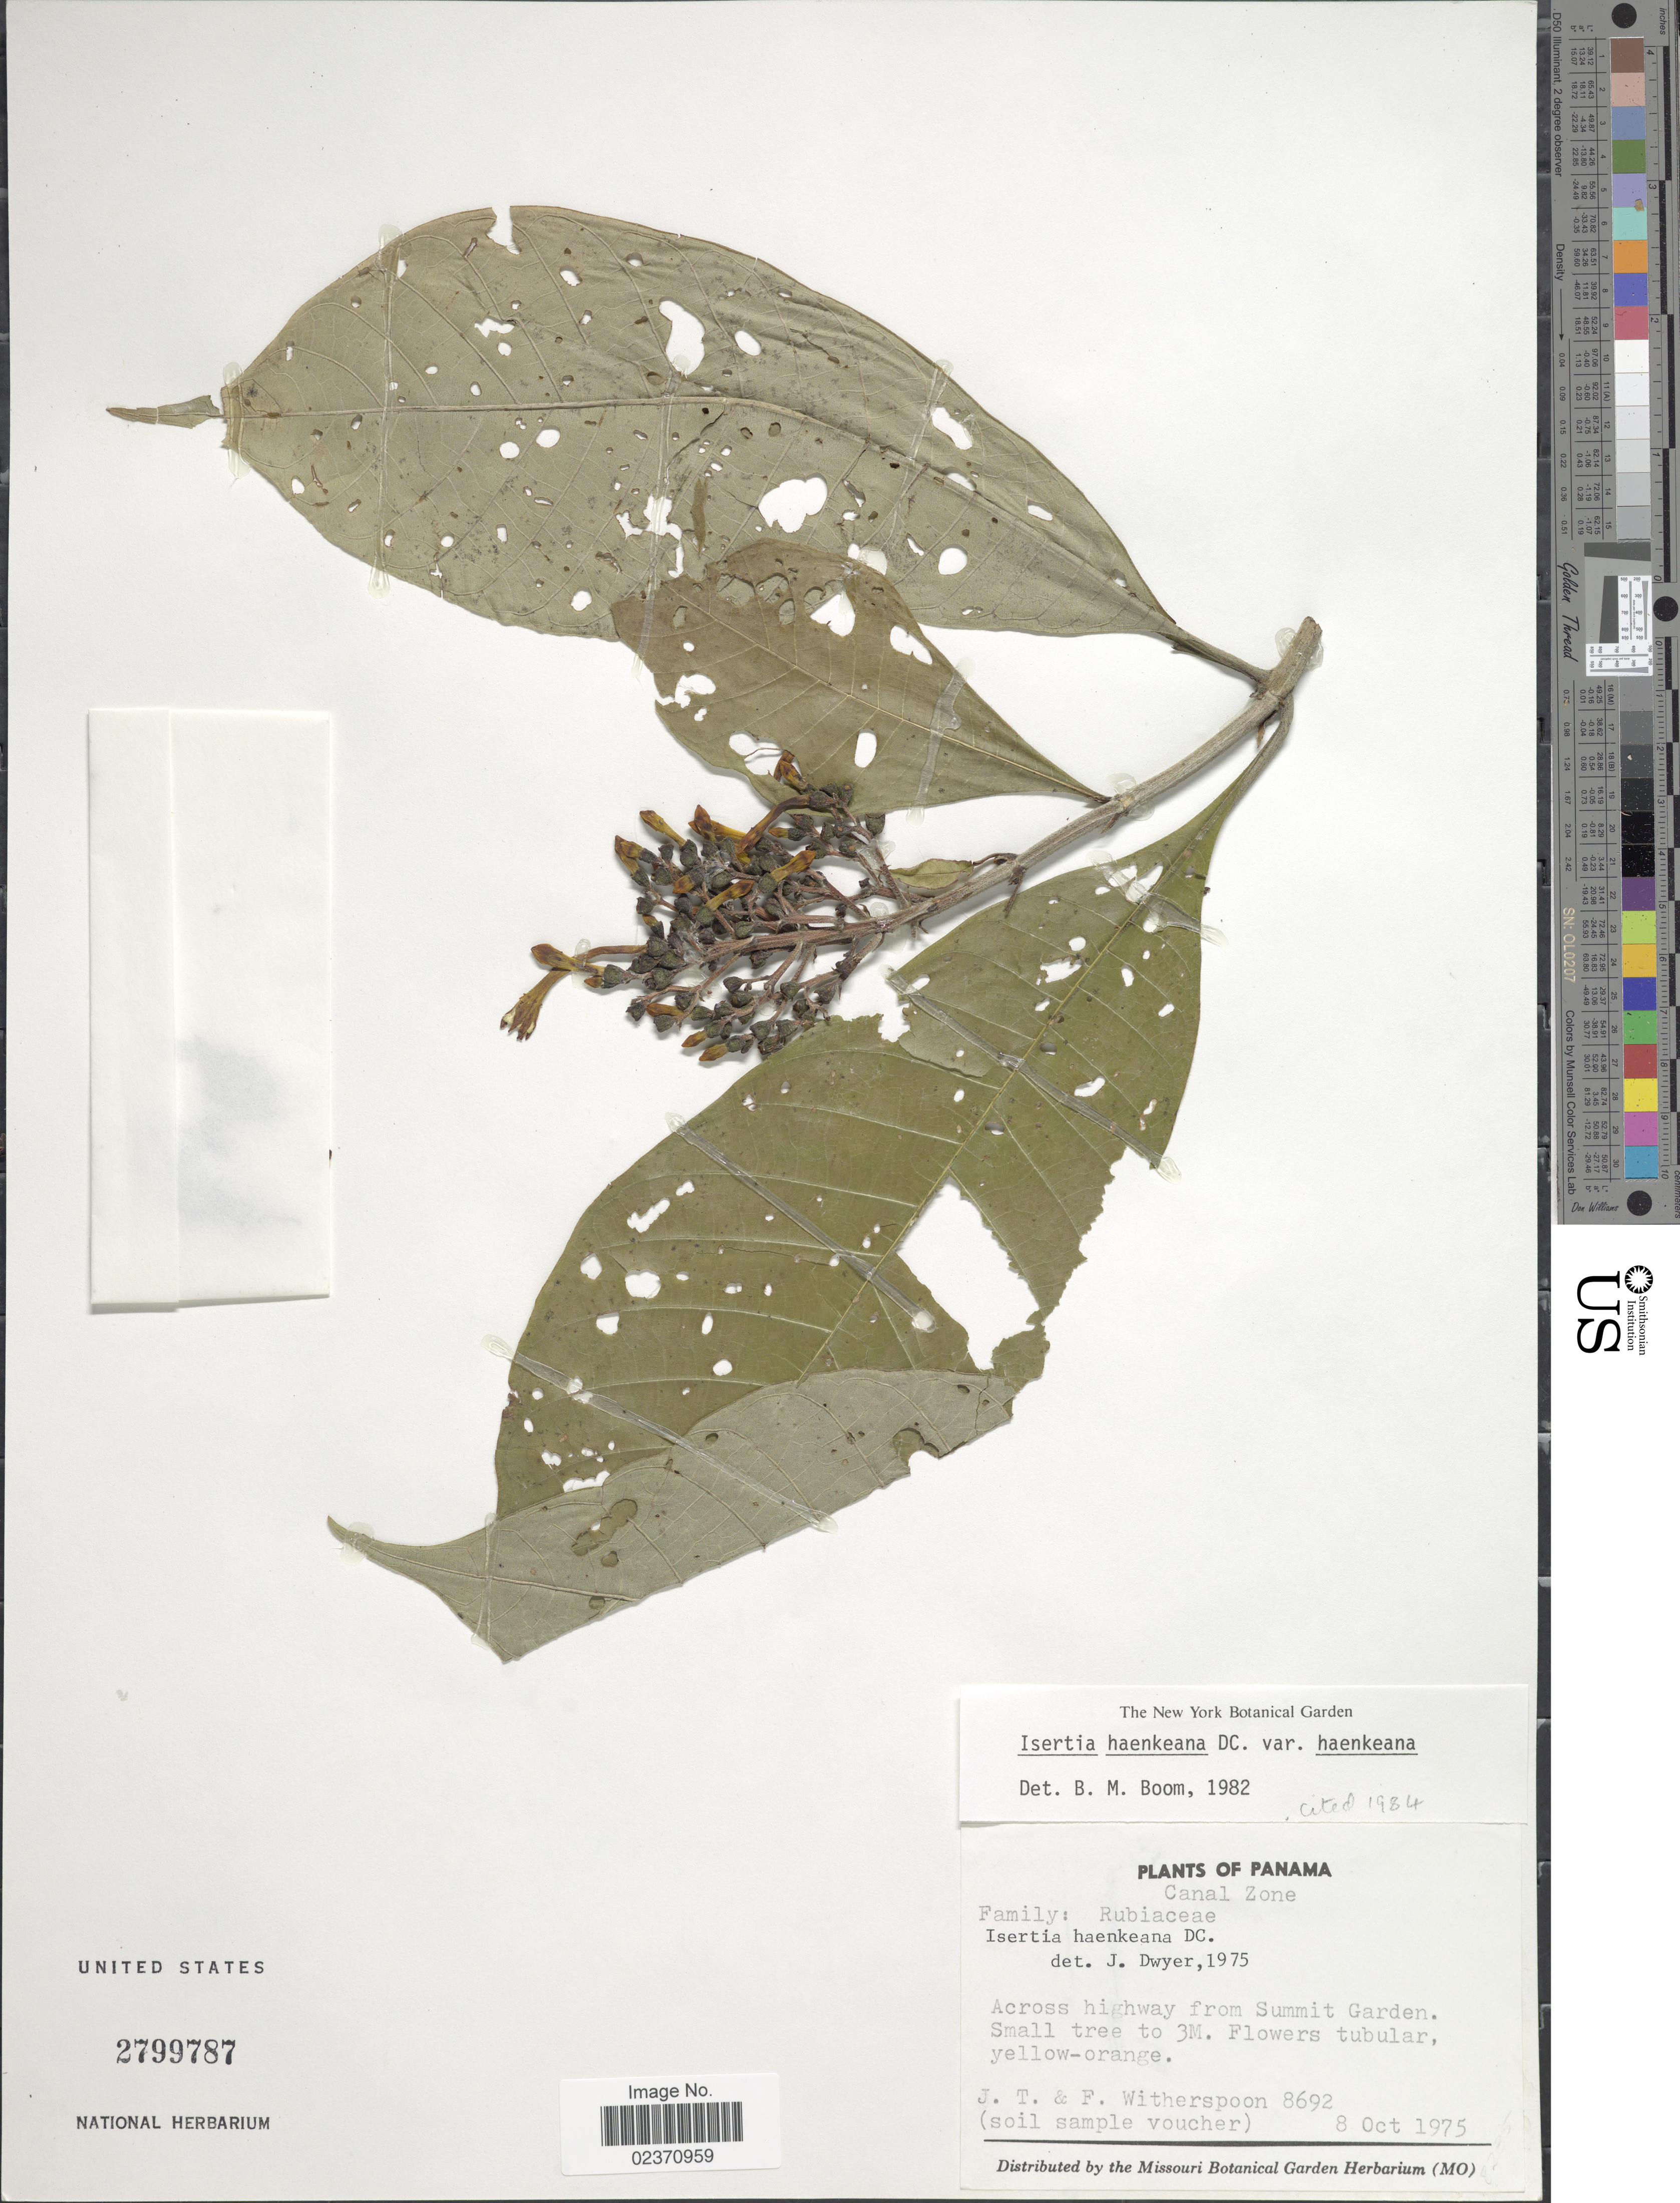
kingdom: Plantae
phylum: Tracheophyta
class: Magnoliopsida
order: Gentianales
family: Rubiaceae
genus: Isertia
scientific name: Isertia haenkeana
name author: DC.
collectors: J. Witherspoon & F. Witherspoon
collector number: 8692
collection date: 1975-10-08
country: Panama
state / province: Colón / Panamá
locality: Canal Zone. Across highway from Summit Garden.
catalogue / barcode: US 2799787